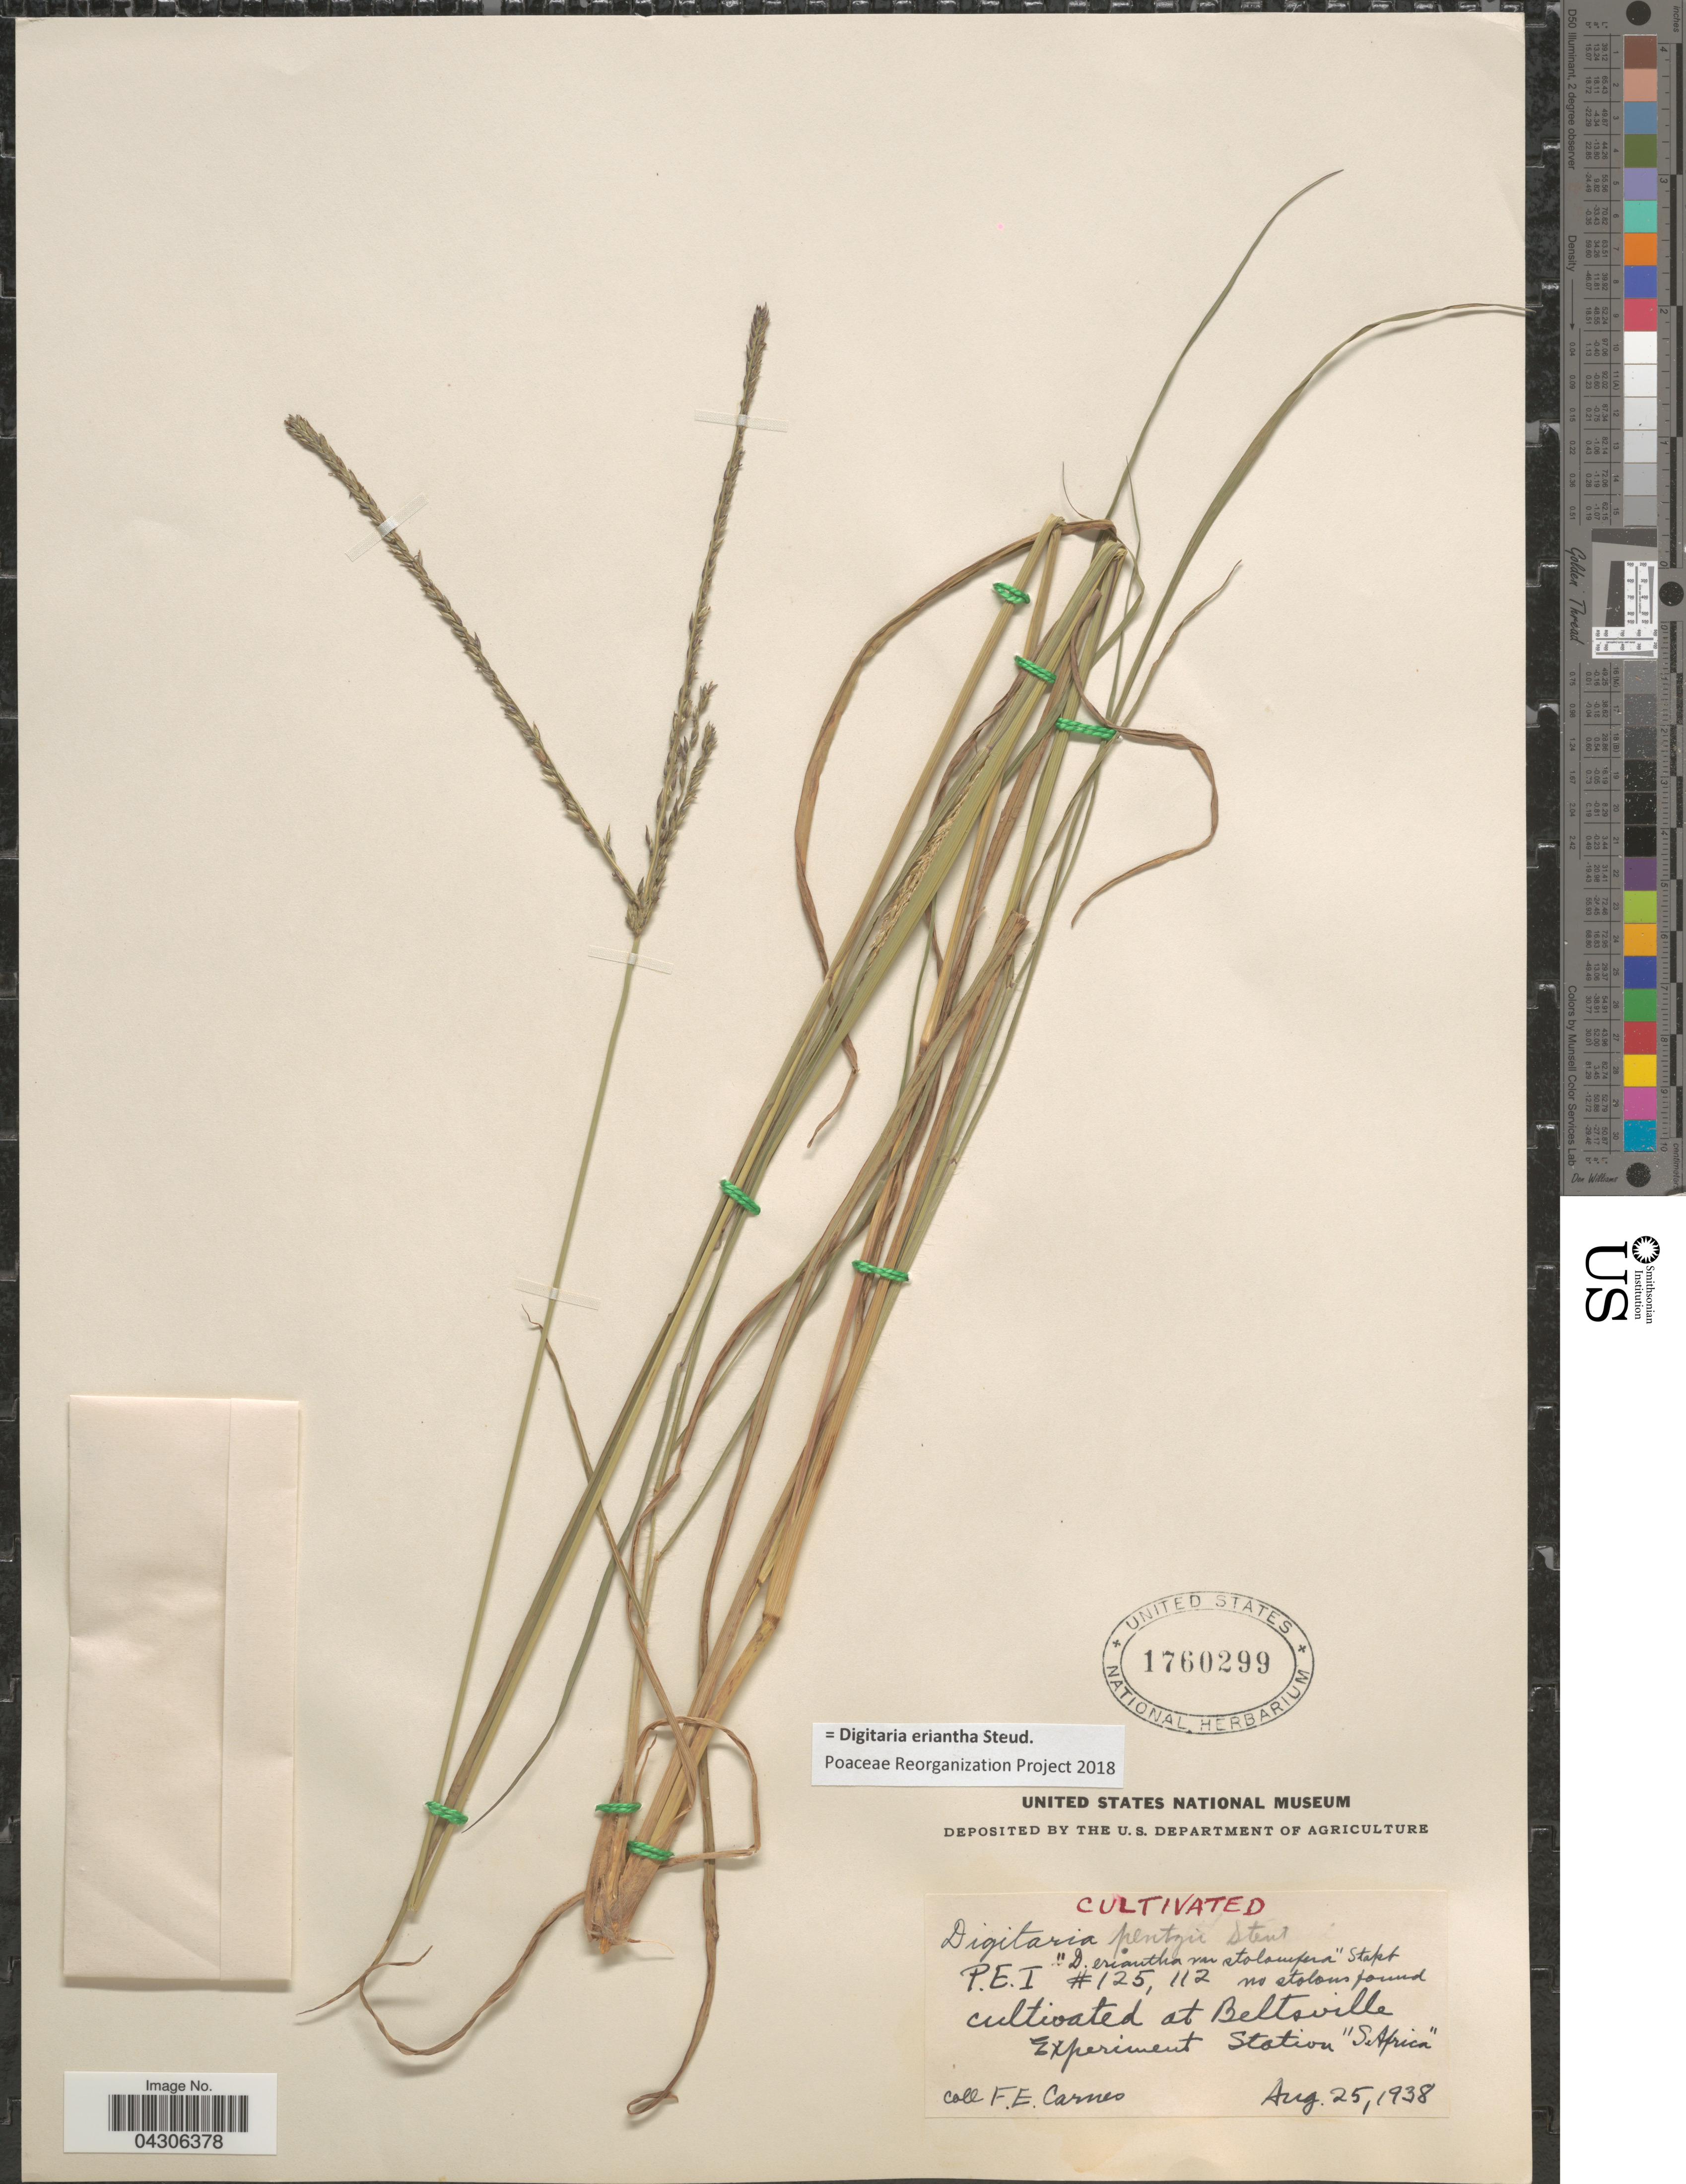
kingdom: Plantae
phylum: Tracheophyta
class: Liliopsida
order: Poales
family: Poaceae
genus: Digitaria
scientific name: Digitaria eriantha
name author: Steud.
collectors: F. Carnes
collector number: P.E.I. 125/112?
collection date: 1938-08-25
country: United States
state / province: Maryland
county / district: Prince George's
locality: Cultivated at Beltsville.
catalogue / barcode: US 1760299